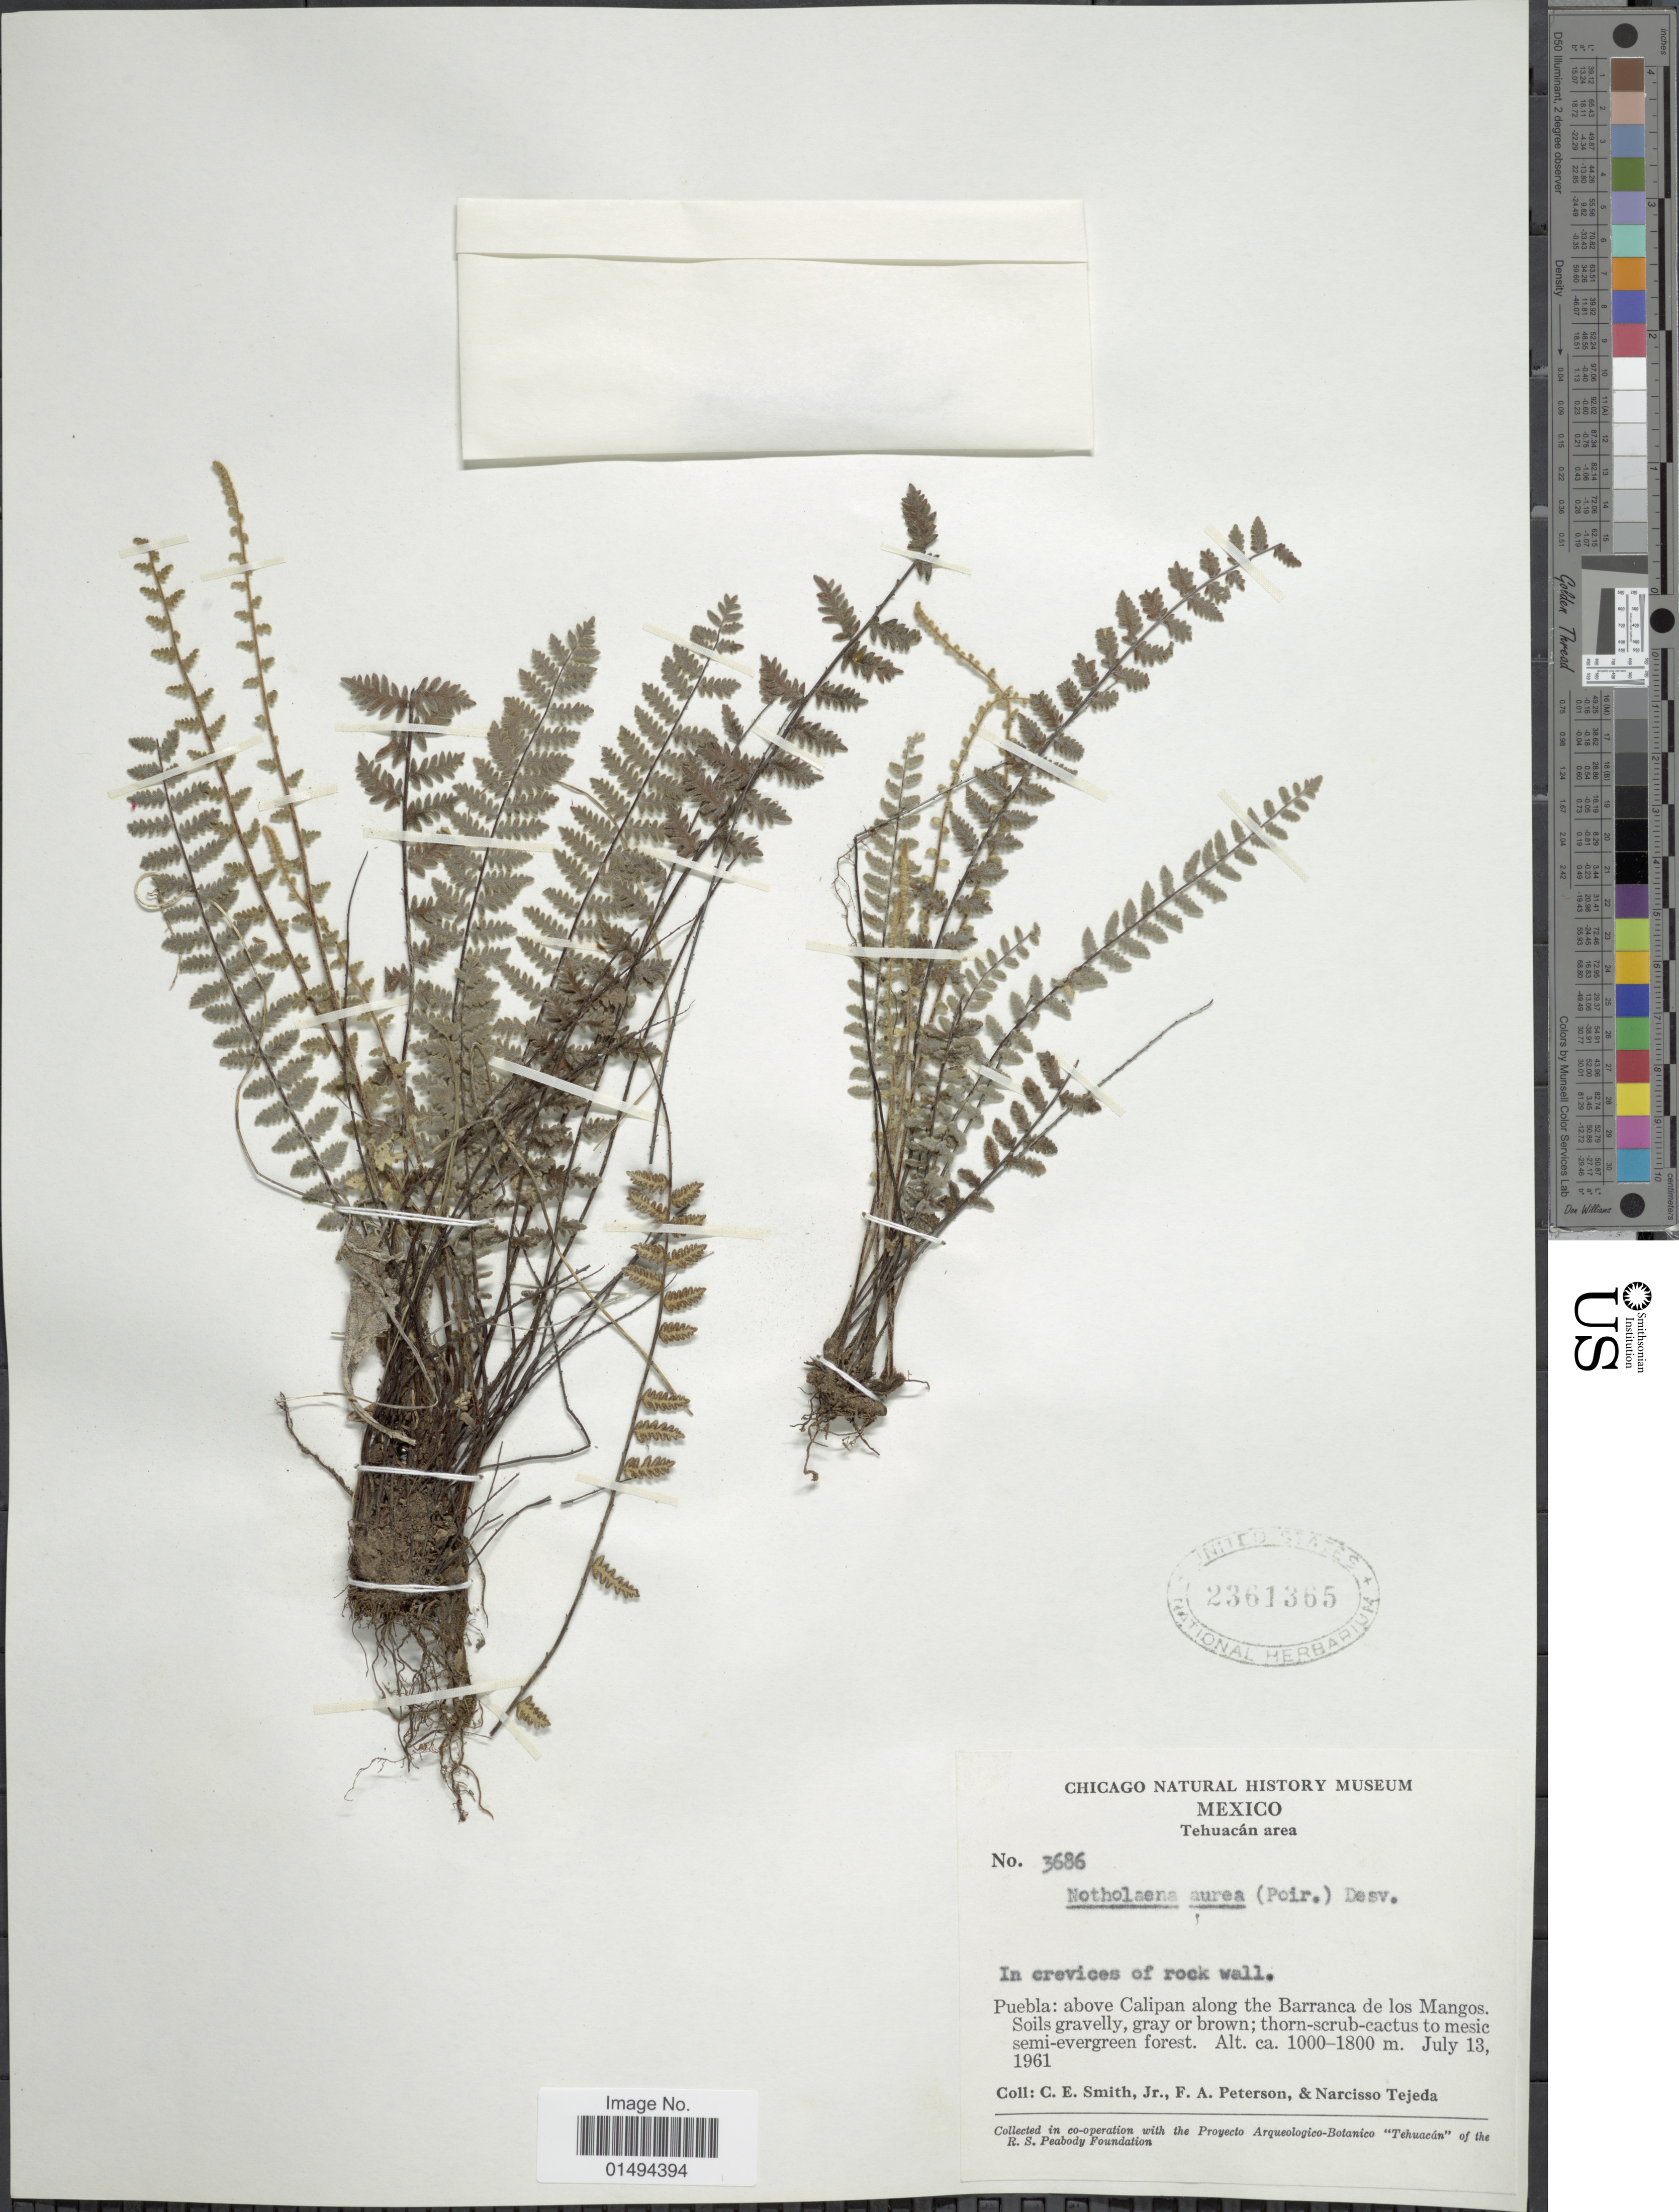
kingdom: Plantae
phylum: Tracheophyta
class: Polypodiopsida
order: Polypodiales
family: Pteridaceae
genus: Myriopteris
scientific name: Myriopteris aurea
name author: (Poir.) Grusz & Windham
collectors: C. E. Smith Jr., F. A. Peterson & N. Tejeda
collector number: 3686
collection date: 1961-07-13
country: Mexico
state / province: Puebla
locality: Above Calipan along the Barranca de los Mangos. Soils gravelly, gray or brown; thorn scrub cactus to mesic semi evergreen forest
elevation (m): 1000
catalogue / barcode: US 2361365